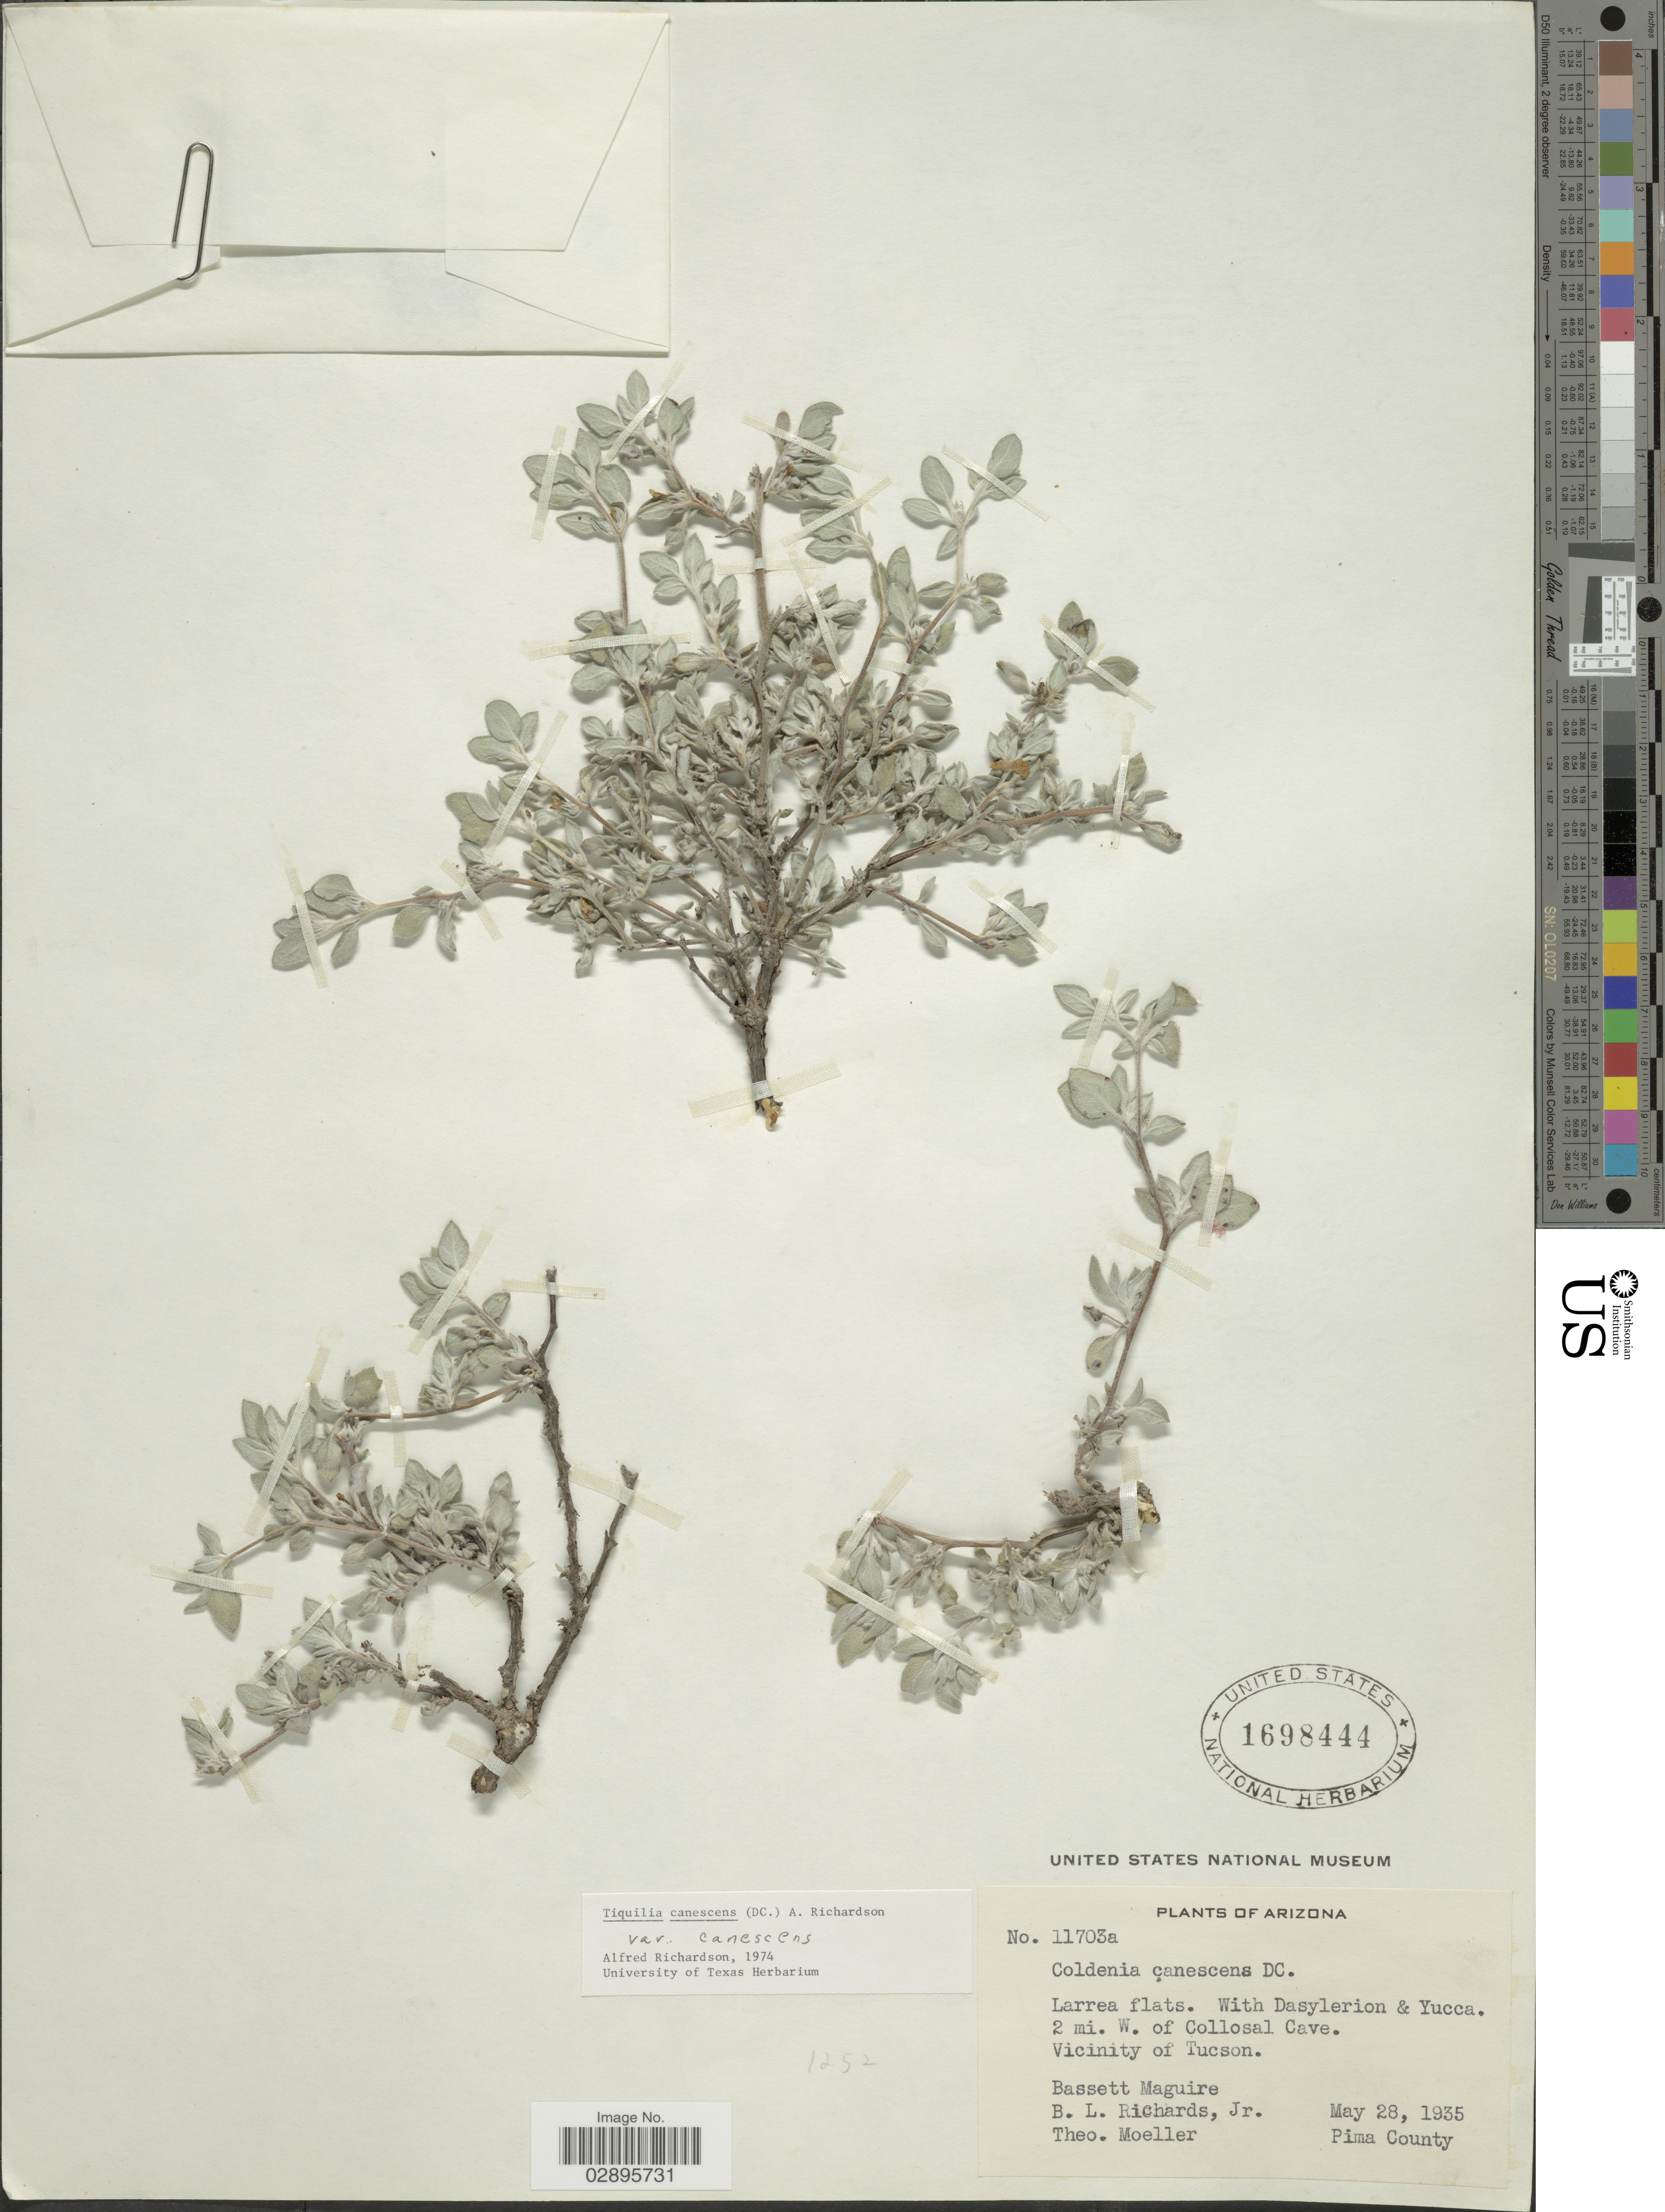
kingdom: Plantae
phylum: Tracheophyta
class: Magnoliopsida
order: Boraginales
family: Ehretiaceae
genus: Tiquilia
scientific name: Tiquilia canescens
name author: (A. DC.) A.T. Richardson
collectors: B. Maguire, B. Richards & T. Moeller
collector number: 11703a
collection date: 1935-05-28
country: United States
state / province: Arizona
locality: Larrea flats. With Dasylerion & Yucca. 2 mi. W. of Collosal Cave. Vicinity of Tucson. Pima County.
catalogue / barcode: US 1698444